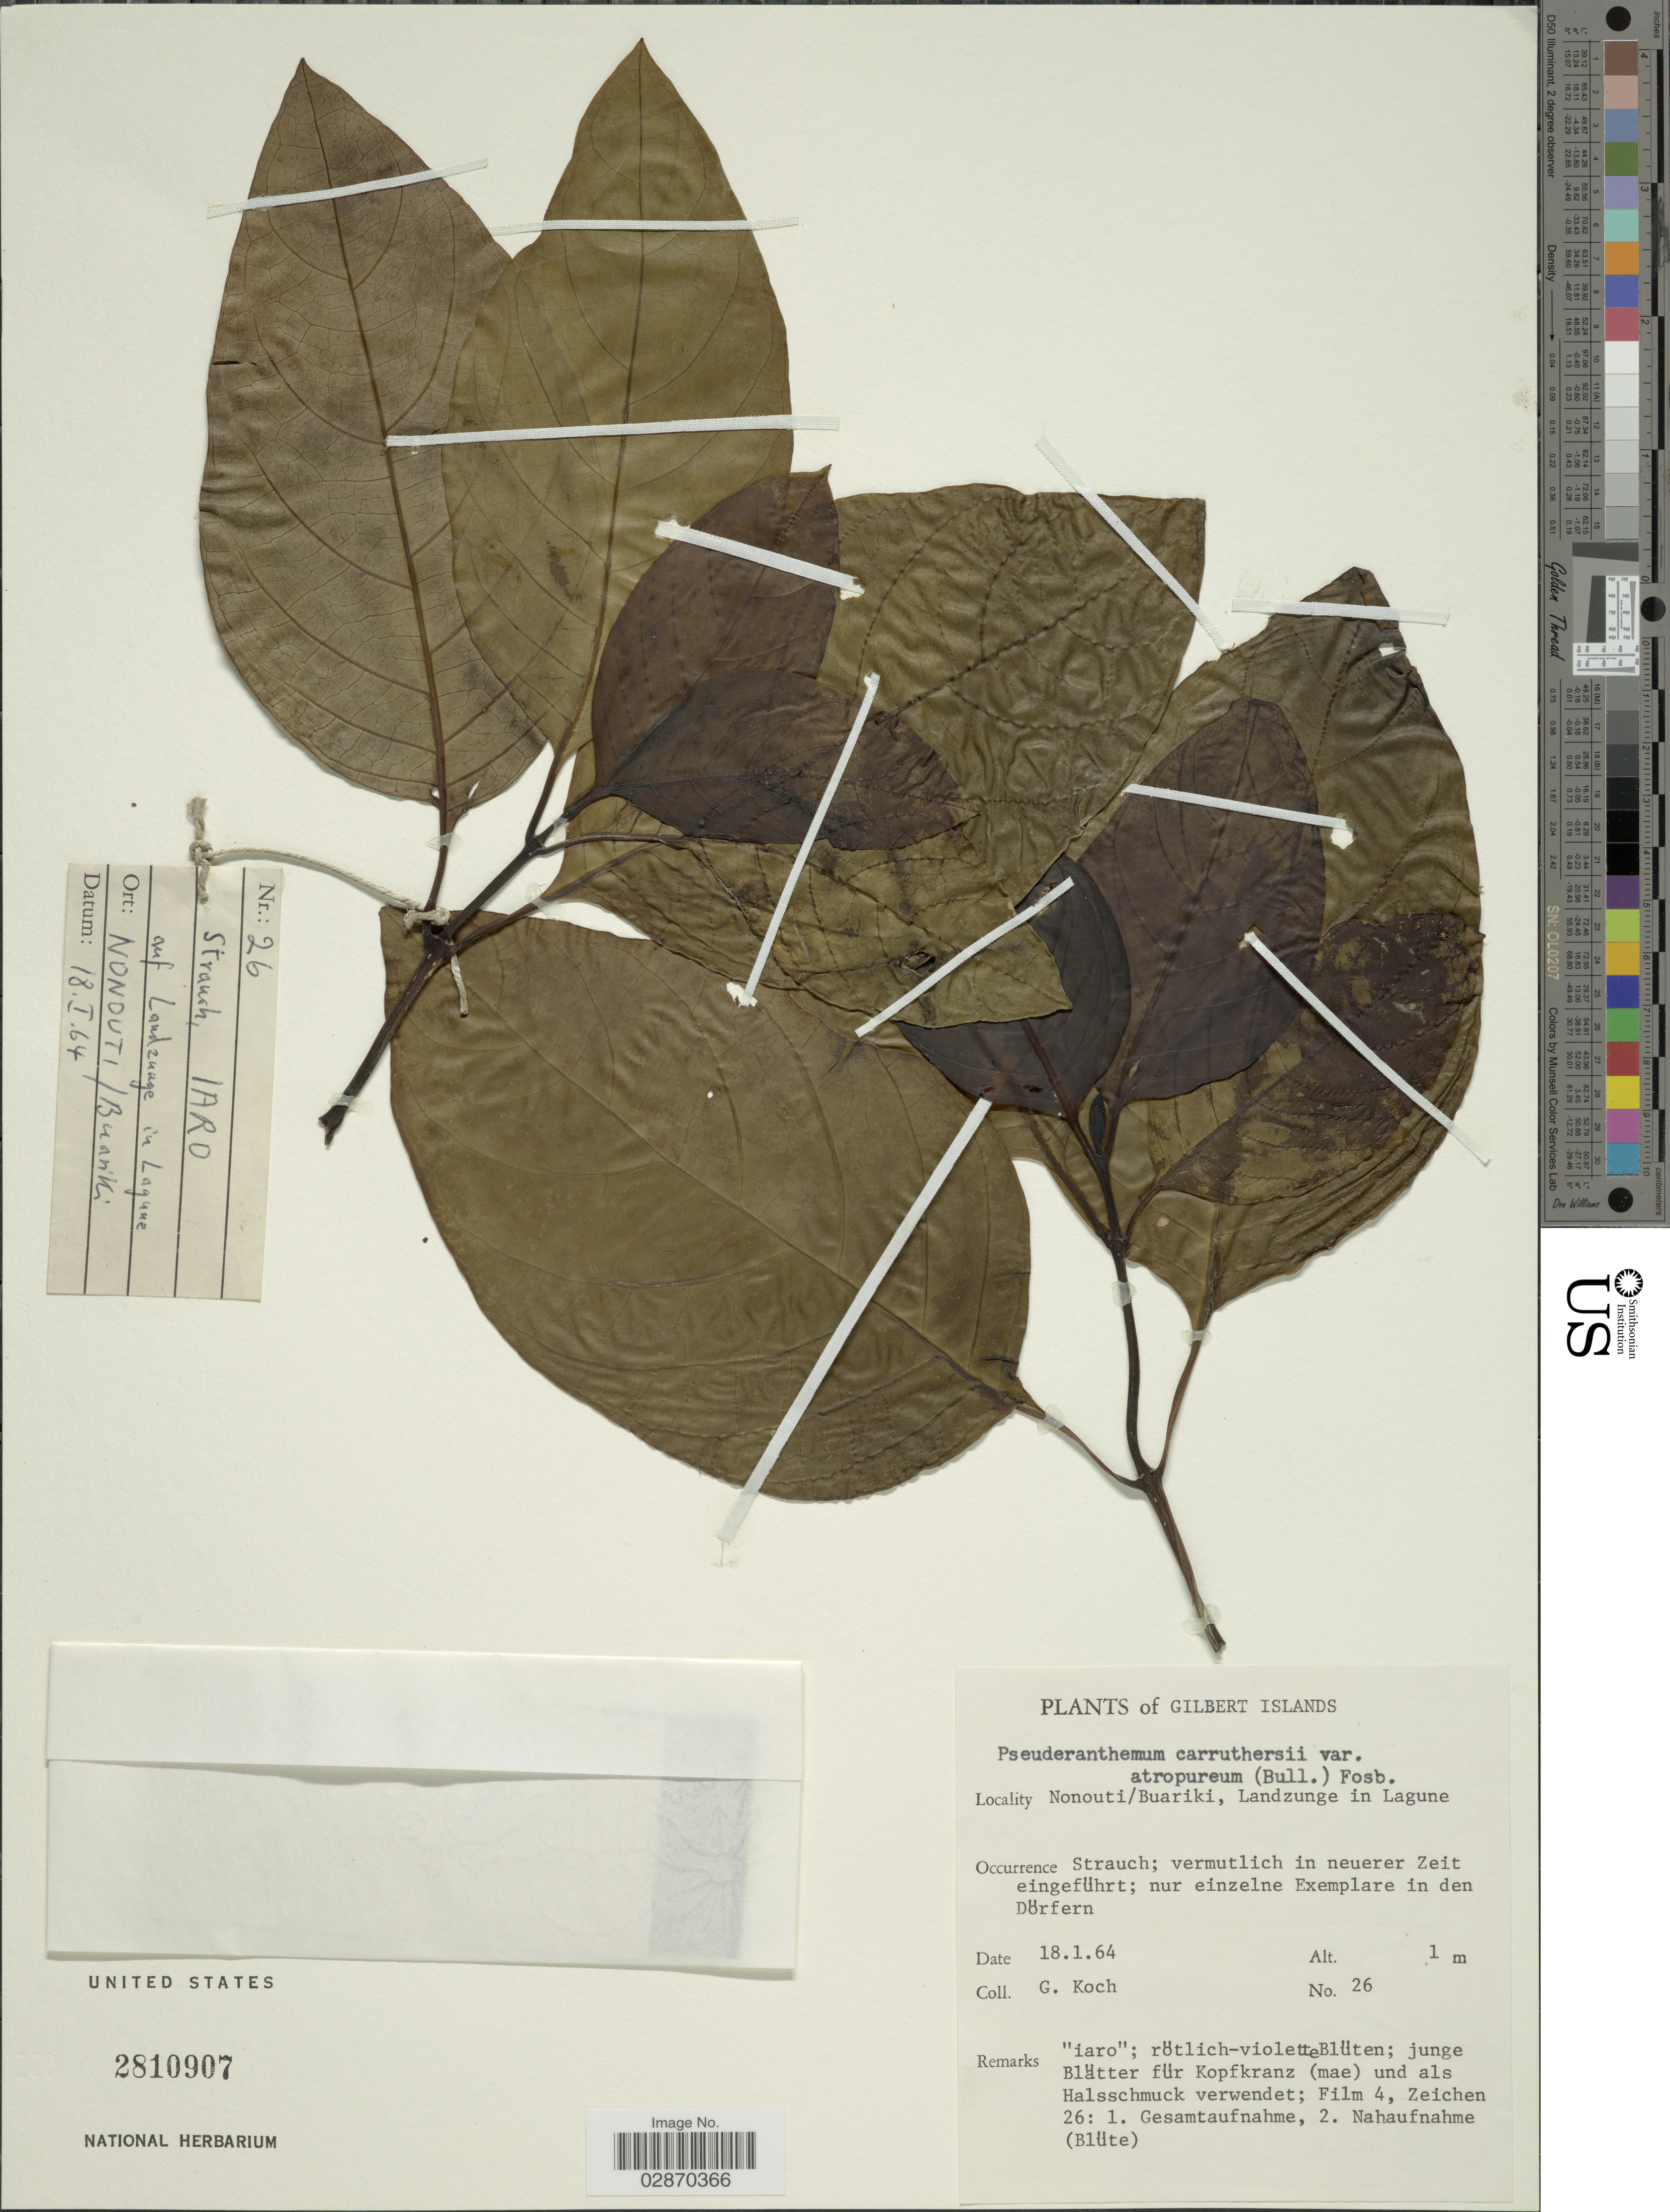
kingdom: Plantae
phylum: Tracheophyta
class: Magnoliopsida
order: Lamiales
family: Acanthaceae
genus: Pseuderanthemum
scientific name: Pseuderanthemum carruthersii var. atropurpureum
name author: (W. Bull) Fosberg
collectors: G. Koch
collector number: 26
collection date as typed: Transcribed d/m/y: 18/1/64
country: Kiribati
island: Nonouti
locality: Gilbert Islands. Nonouti/ Buariki, Landzunge in Lagune.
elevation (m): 1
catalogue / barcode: US 2810907